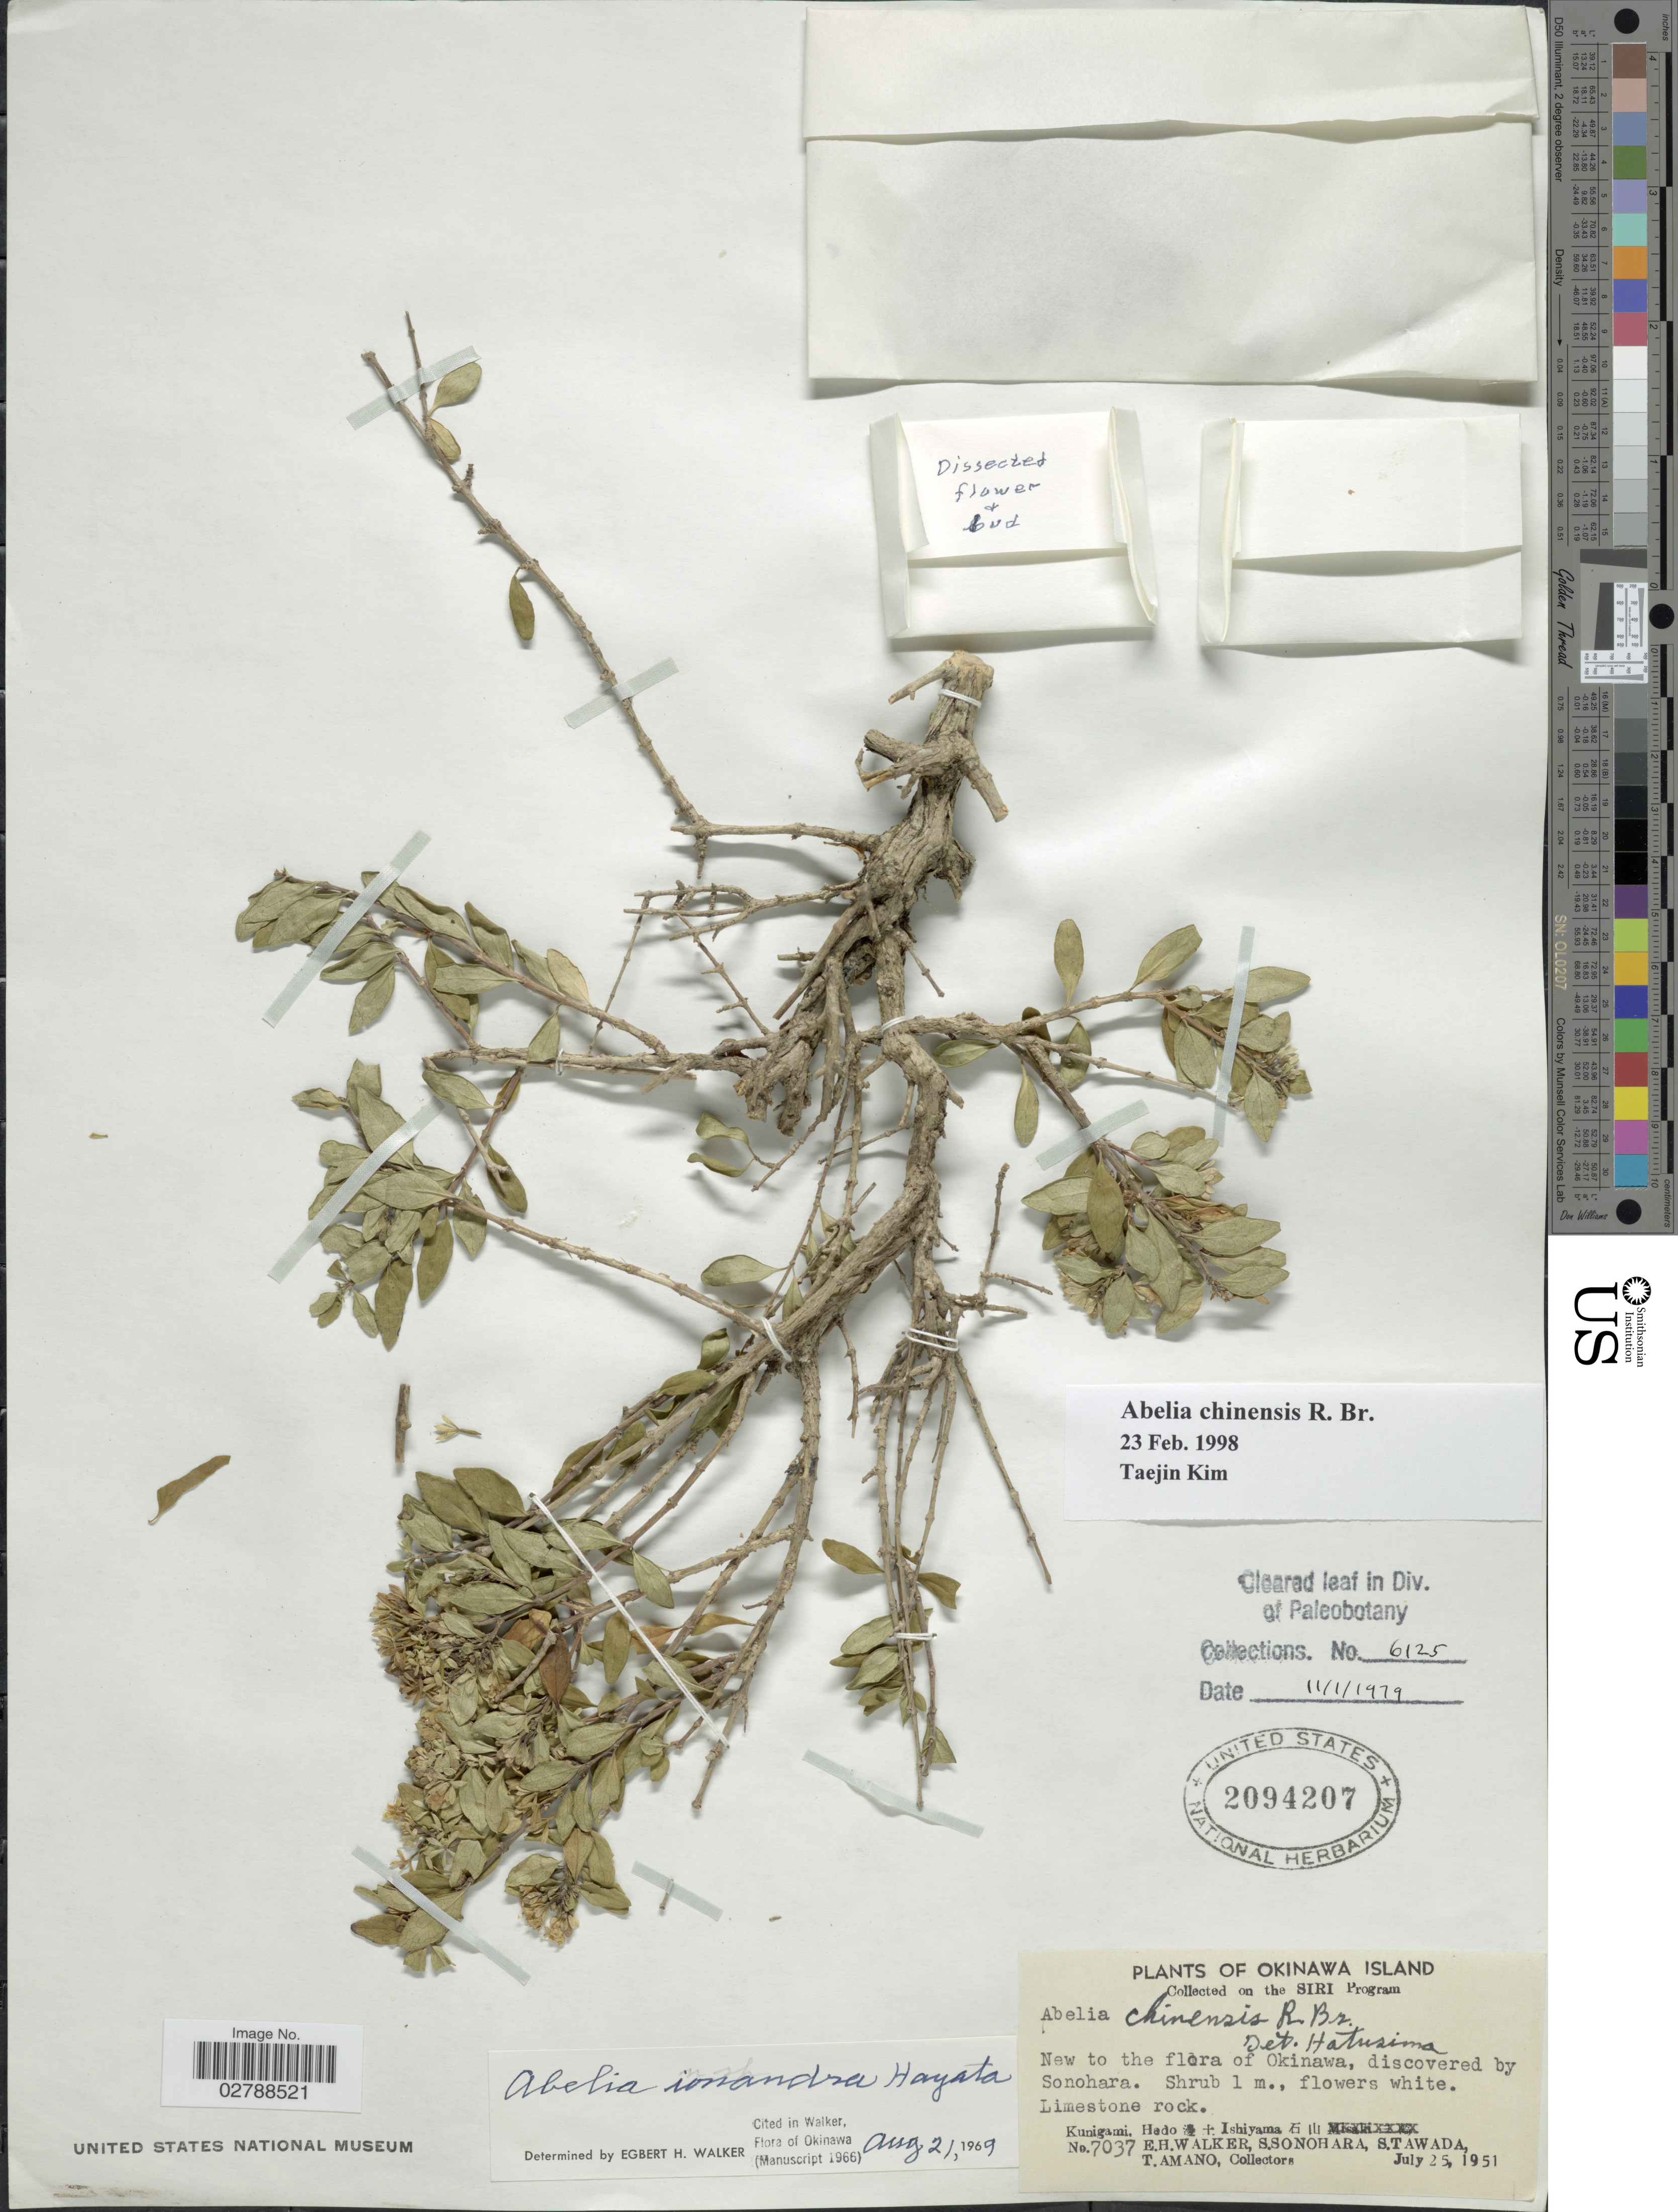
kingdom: Plantae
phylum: Tracheophyta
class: Magnoliopsida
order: Dipsacales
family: Caprifoliaceae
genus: Abelia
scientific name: Abelia chinensis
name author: R. Br.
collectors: E. H. Walker, S. Sonohara, S. Tawada & T. Amano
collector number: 7037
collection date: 1951-07-25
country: Japan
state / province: Okinawa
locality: Okinawa Island. Kunigami, Hado + Ishiyama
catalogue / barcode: US 2094207